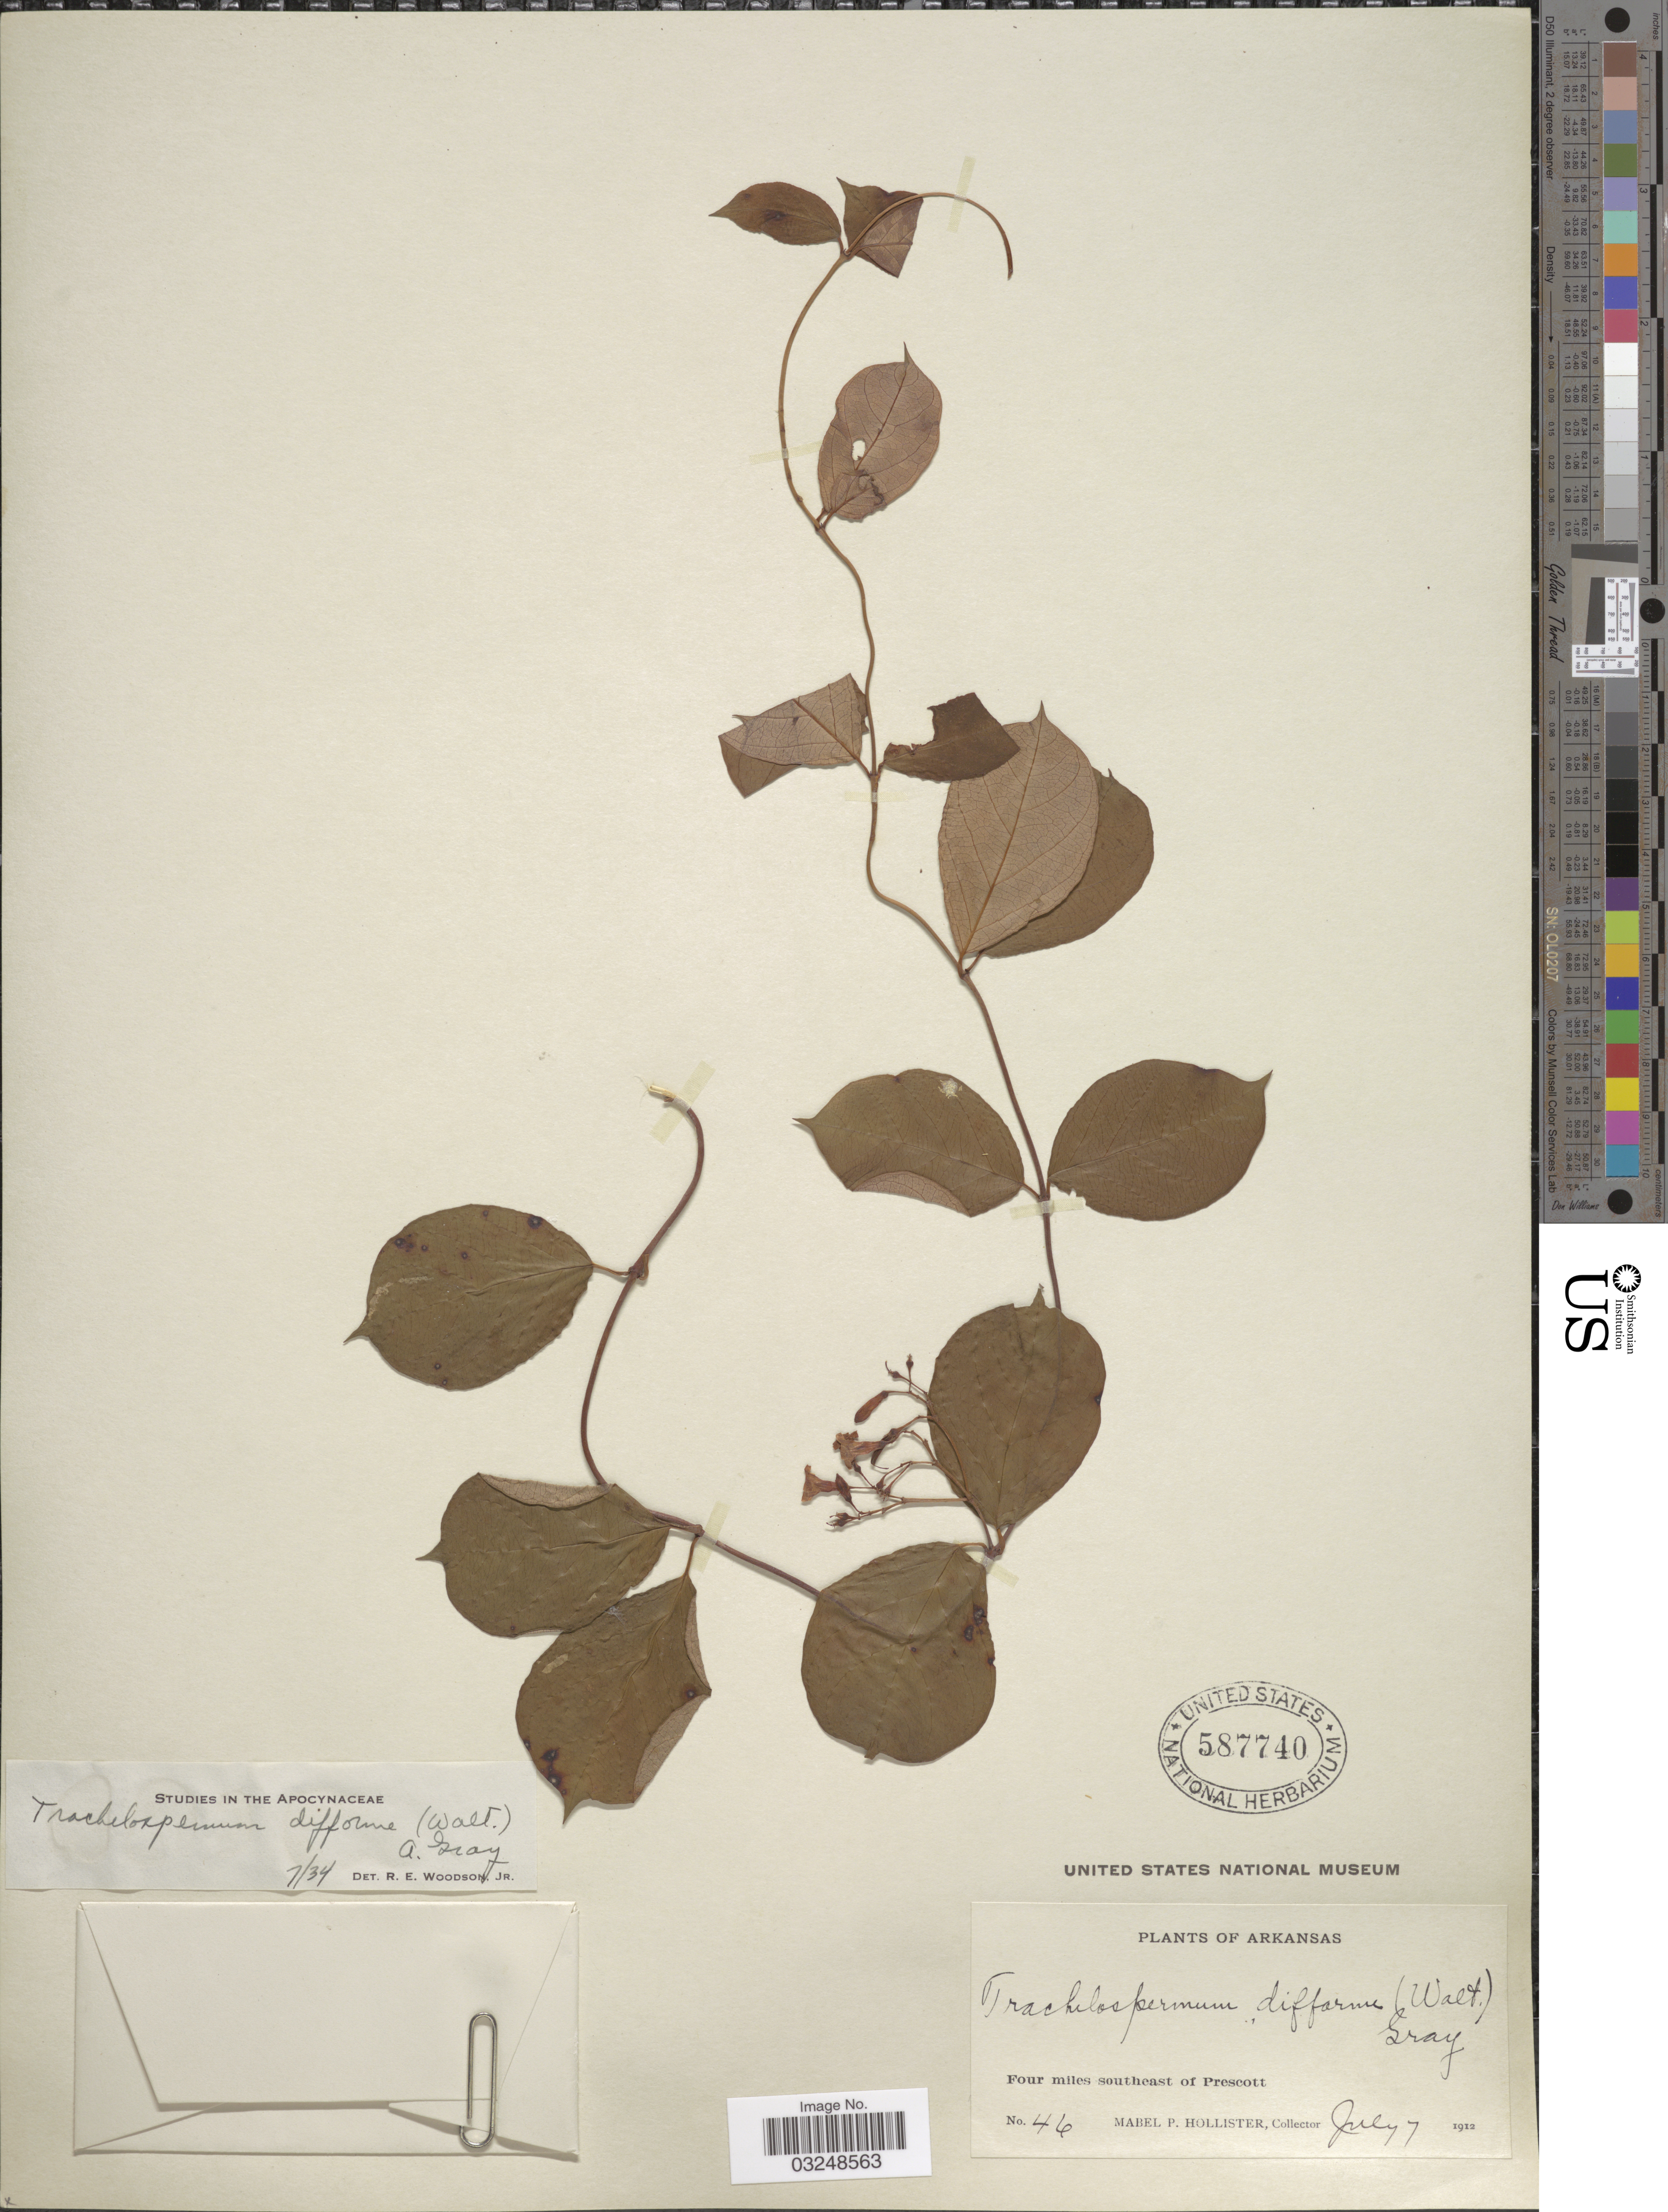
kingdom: Plantae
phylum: Tracheophyta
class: Magnoliopsida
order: Gentianales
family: Apocynaceae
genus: Trachelospermum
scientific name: Trachelospermum difforme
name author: (Walter) A. Gray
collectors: M. Hollister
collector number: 46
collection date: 1912-07-07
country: United States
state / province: Arkansas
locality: Four miles southeast of Prescott.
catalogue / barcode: US 587740